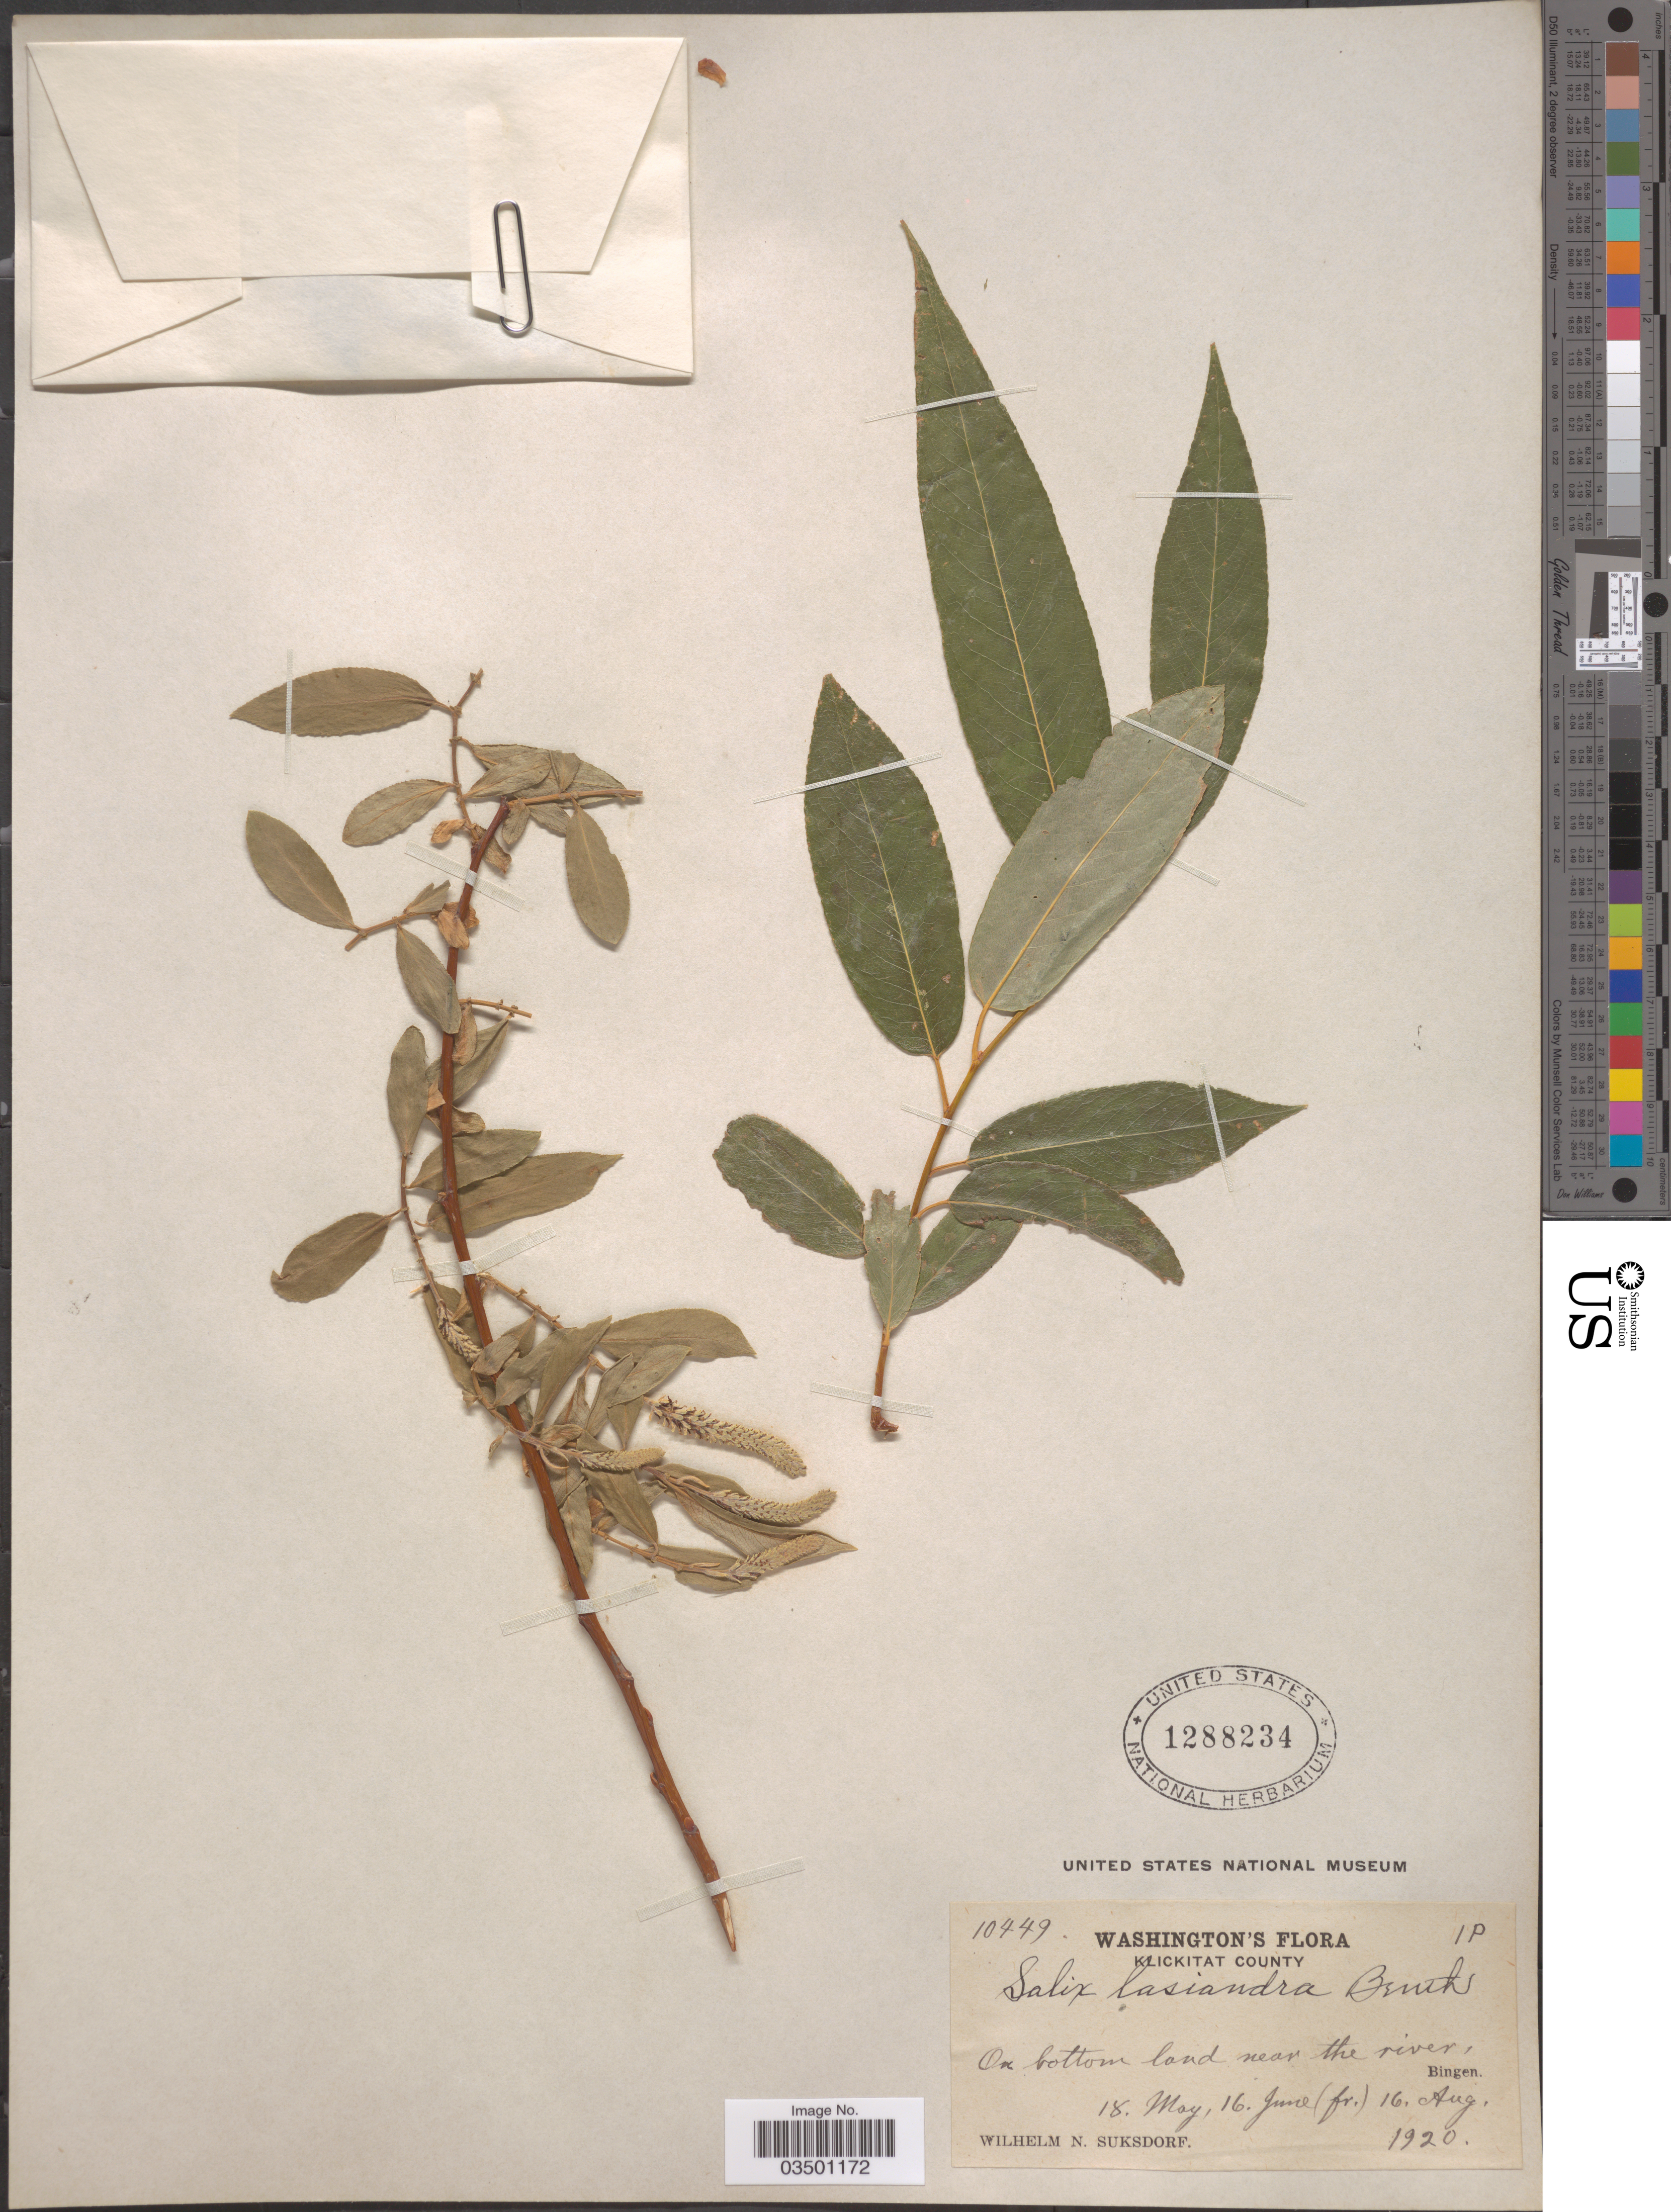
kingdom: Plantae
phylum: Tracheophyta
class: Magnoliopsida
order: Malpighiales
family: Salicaceae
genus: Salix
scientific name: Salix lasiandra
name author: Benth.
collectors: W. N. Suksdorf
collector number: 10449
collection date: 1920-05-18/1920-08-16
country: United States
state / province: Washington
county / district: Klickitat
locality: Klickitat County. On bottom land near the river, Bingen.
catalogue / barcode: US 1288234